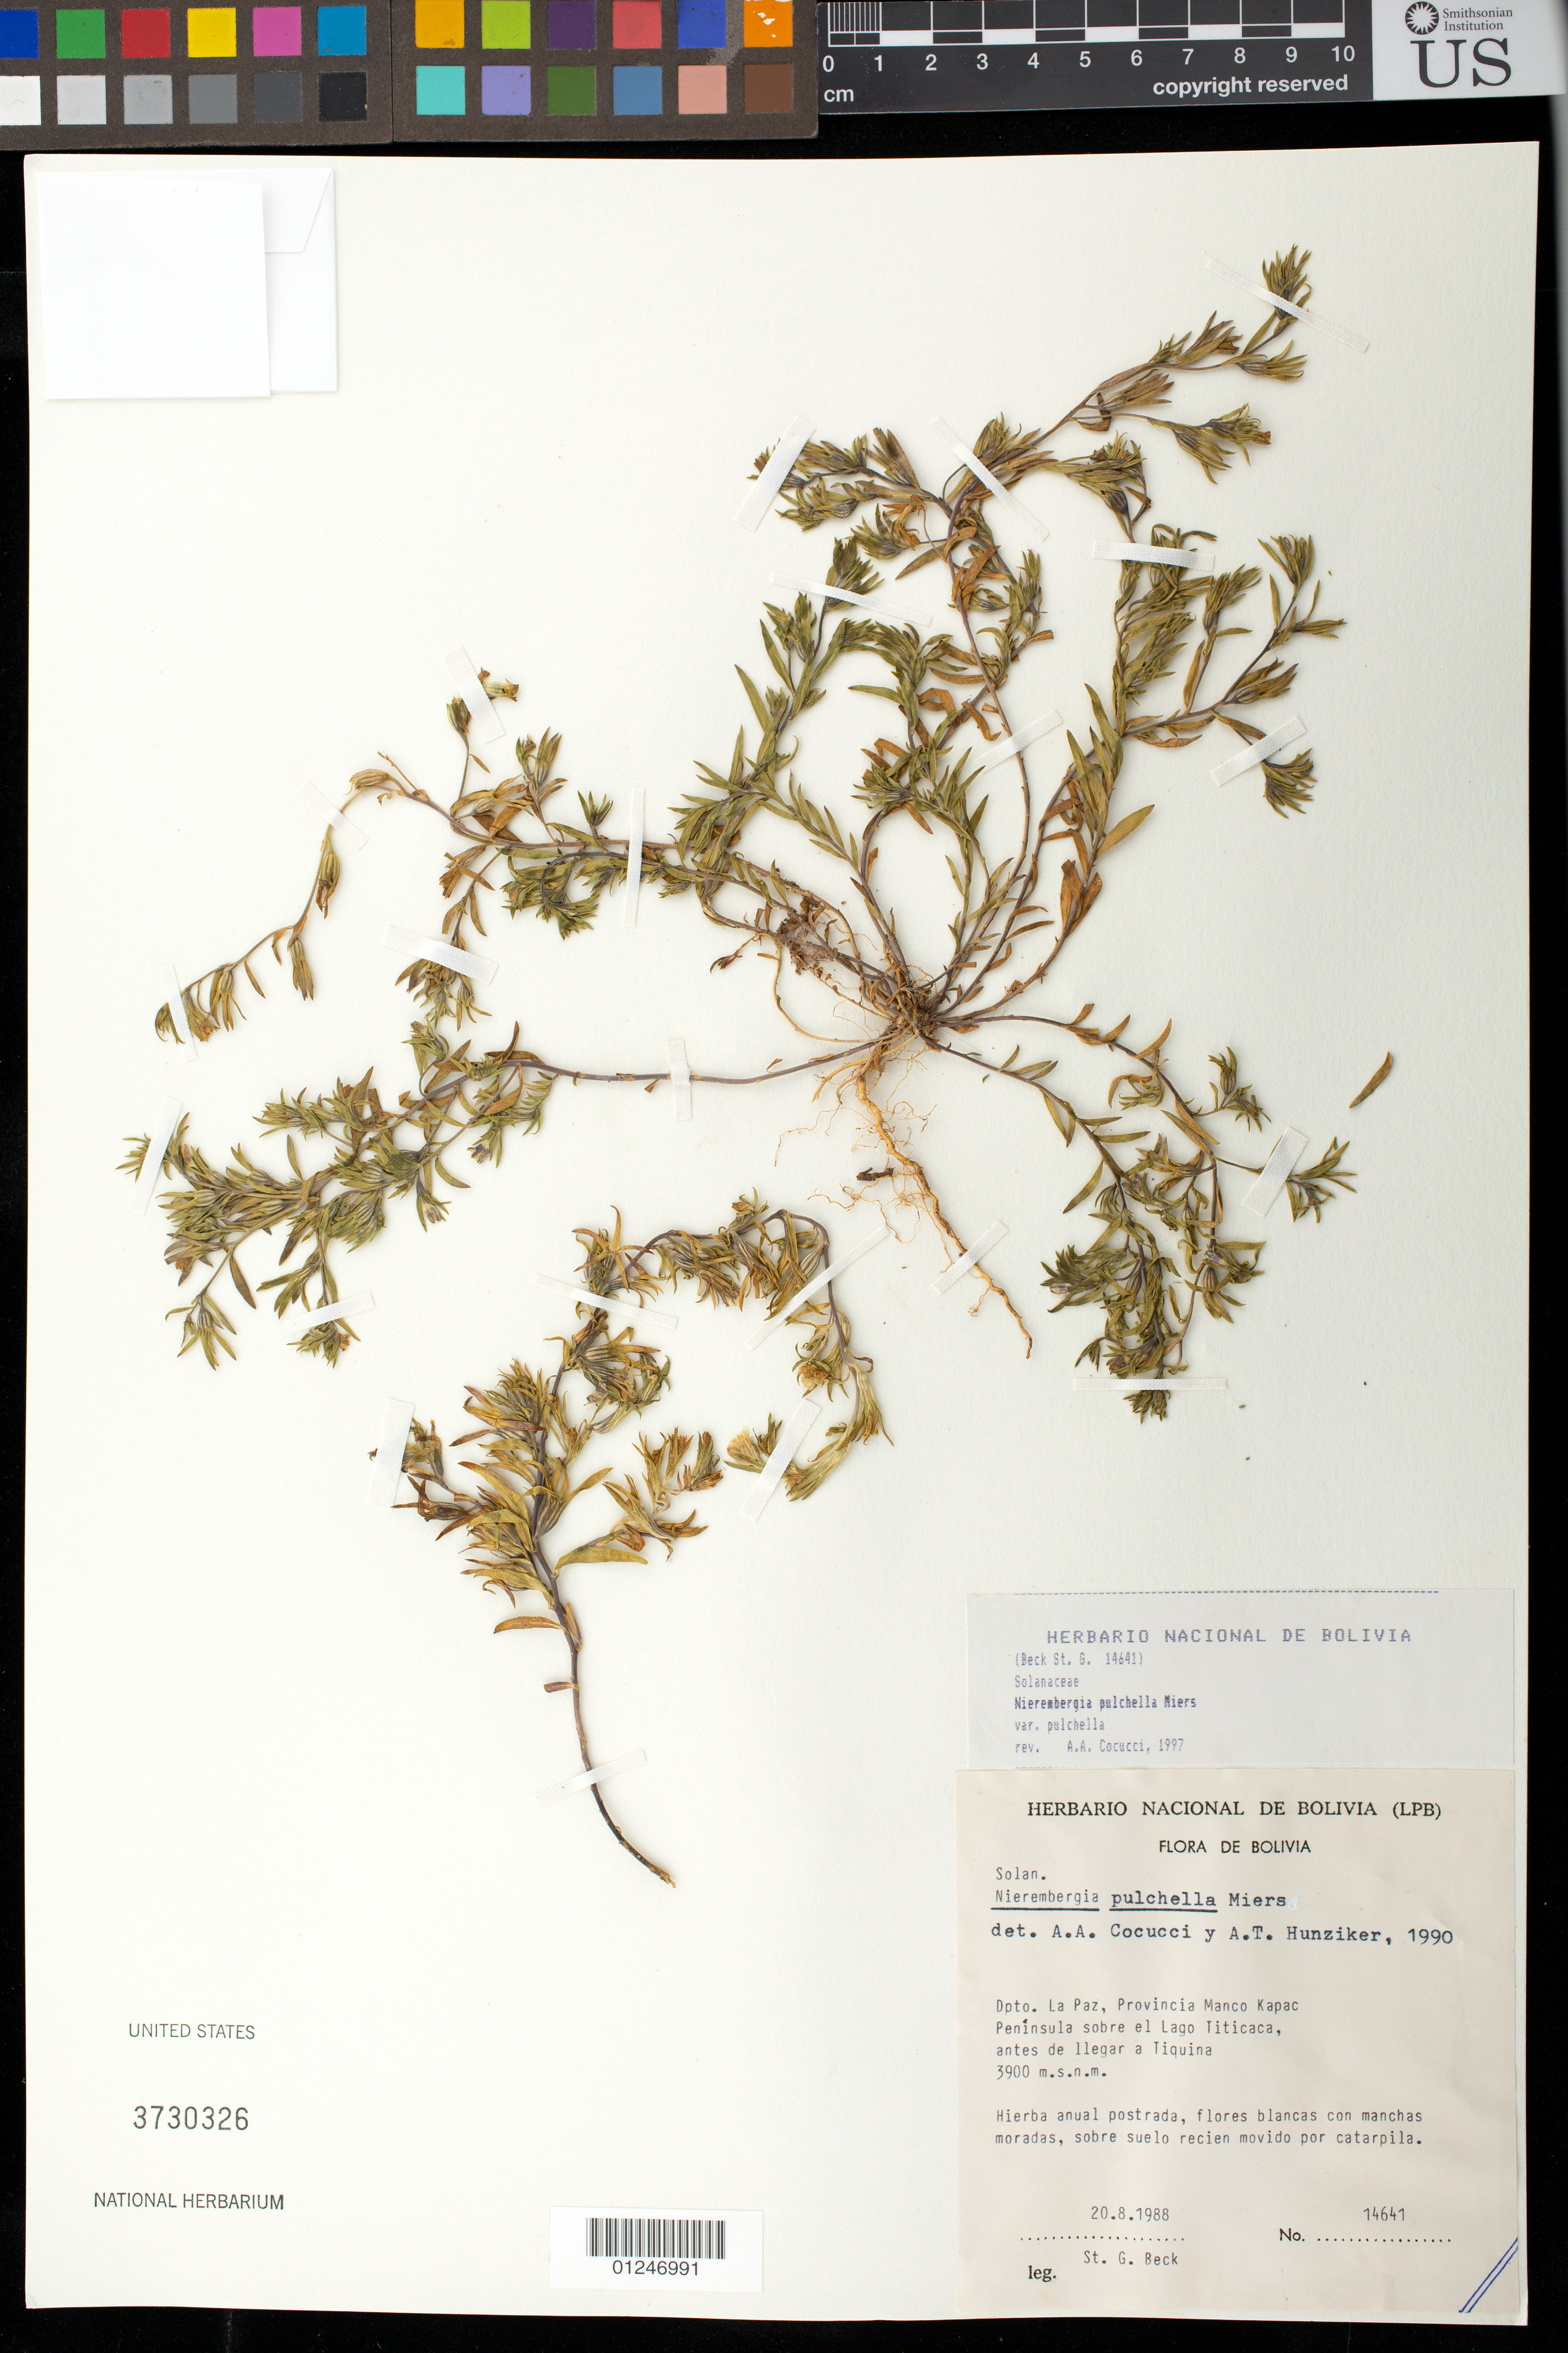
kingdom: Plantae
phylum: Tracheophyta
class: Magnoliopsida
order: Solanales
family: Solanaceae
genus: Nierembergia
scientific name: Nierembergia pulchella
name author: Miers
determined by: Cocucci, A. A.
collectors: S. G. Beck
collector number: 14641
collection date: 1988-08-28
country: Bolivia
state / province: La Paz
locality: Prov. Manco Kapac. Peninsula sobre el Lago Titicaca, antes de llegar a Tiquina.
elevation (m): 3900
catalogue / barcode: US 3730326